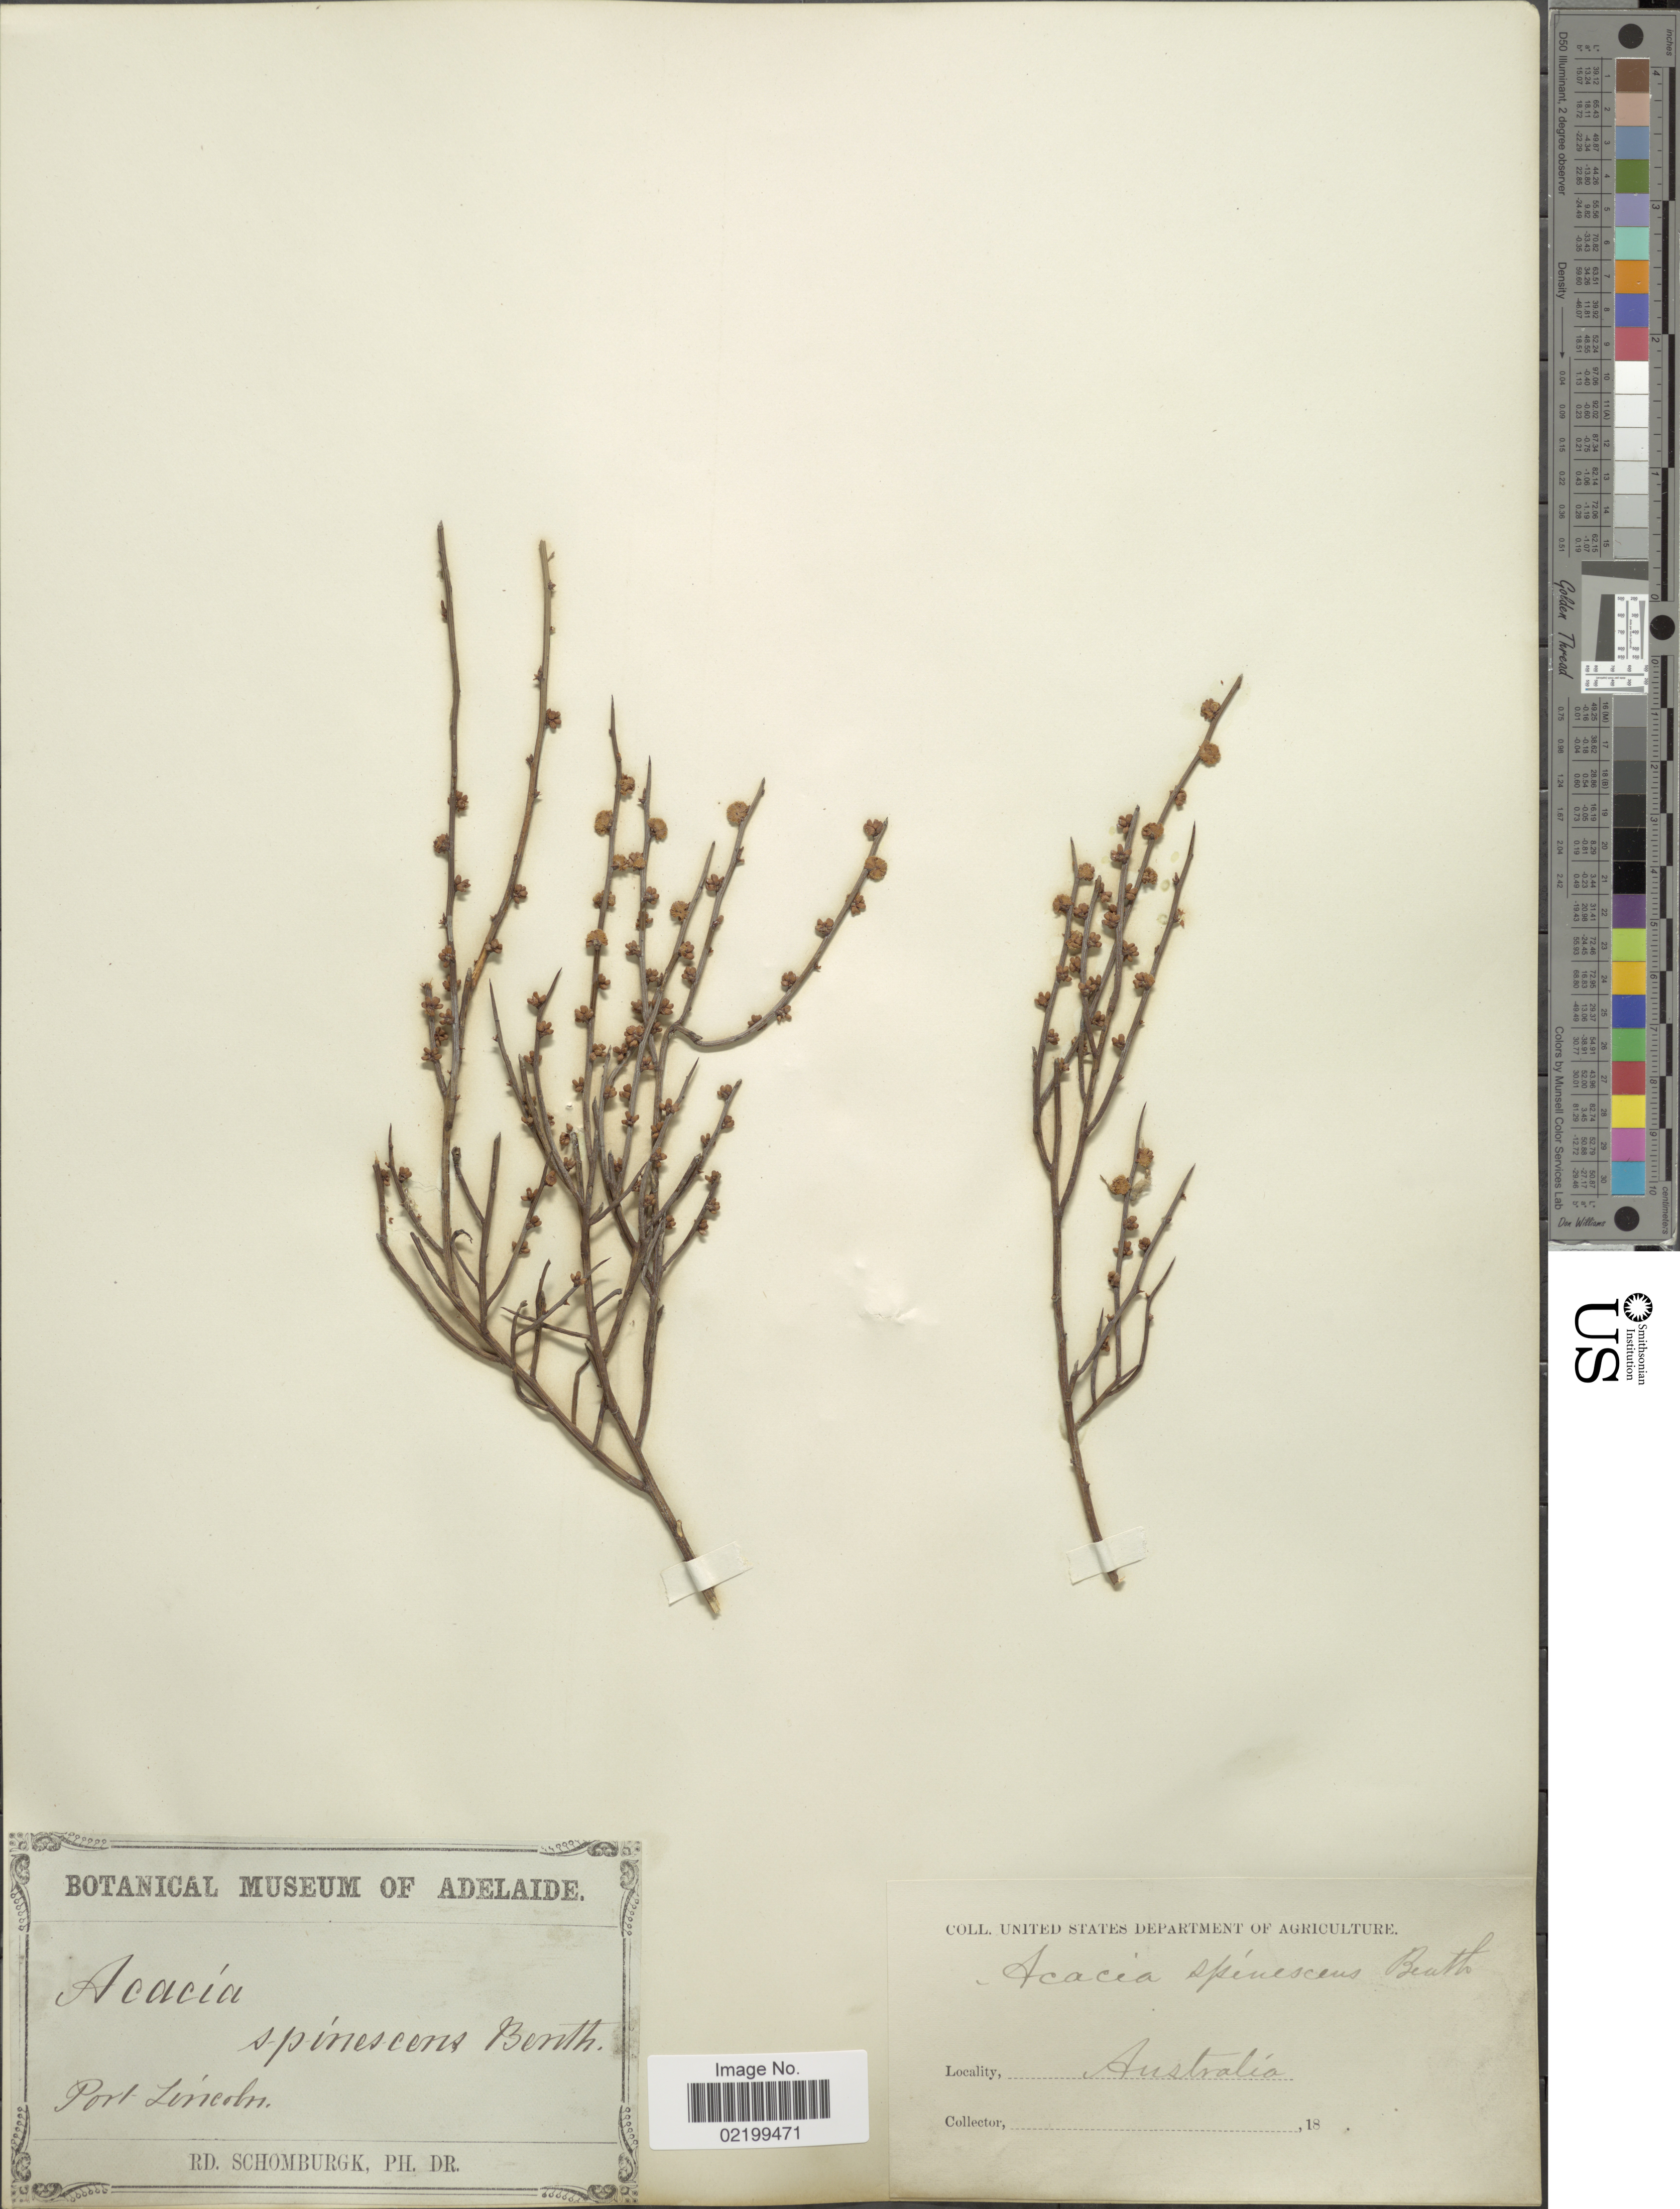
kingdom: Plantae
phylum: Tracheophyta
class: Magnoliopsida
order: Fabales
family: Fabaceae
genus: Acacia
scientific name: Acacia spinescens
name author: Benth.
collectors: M. R. Schomburgk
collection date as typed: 18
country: Australia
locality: Port Lincoln